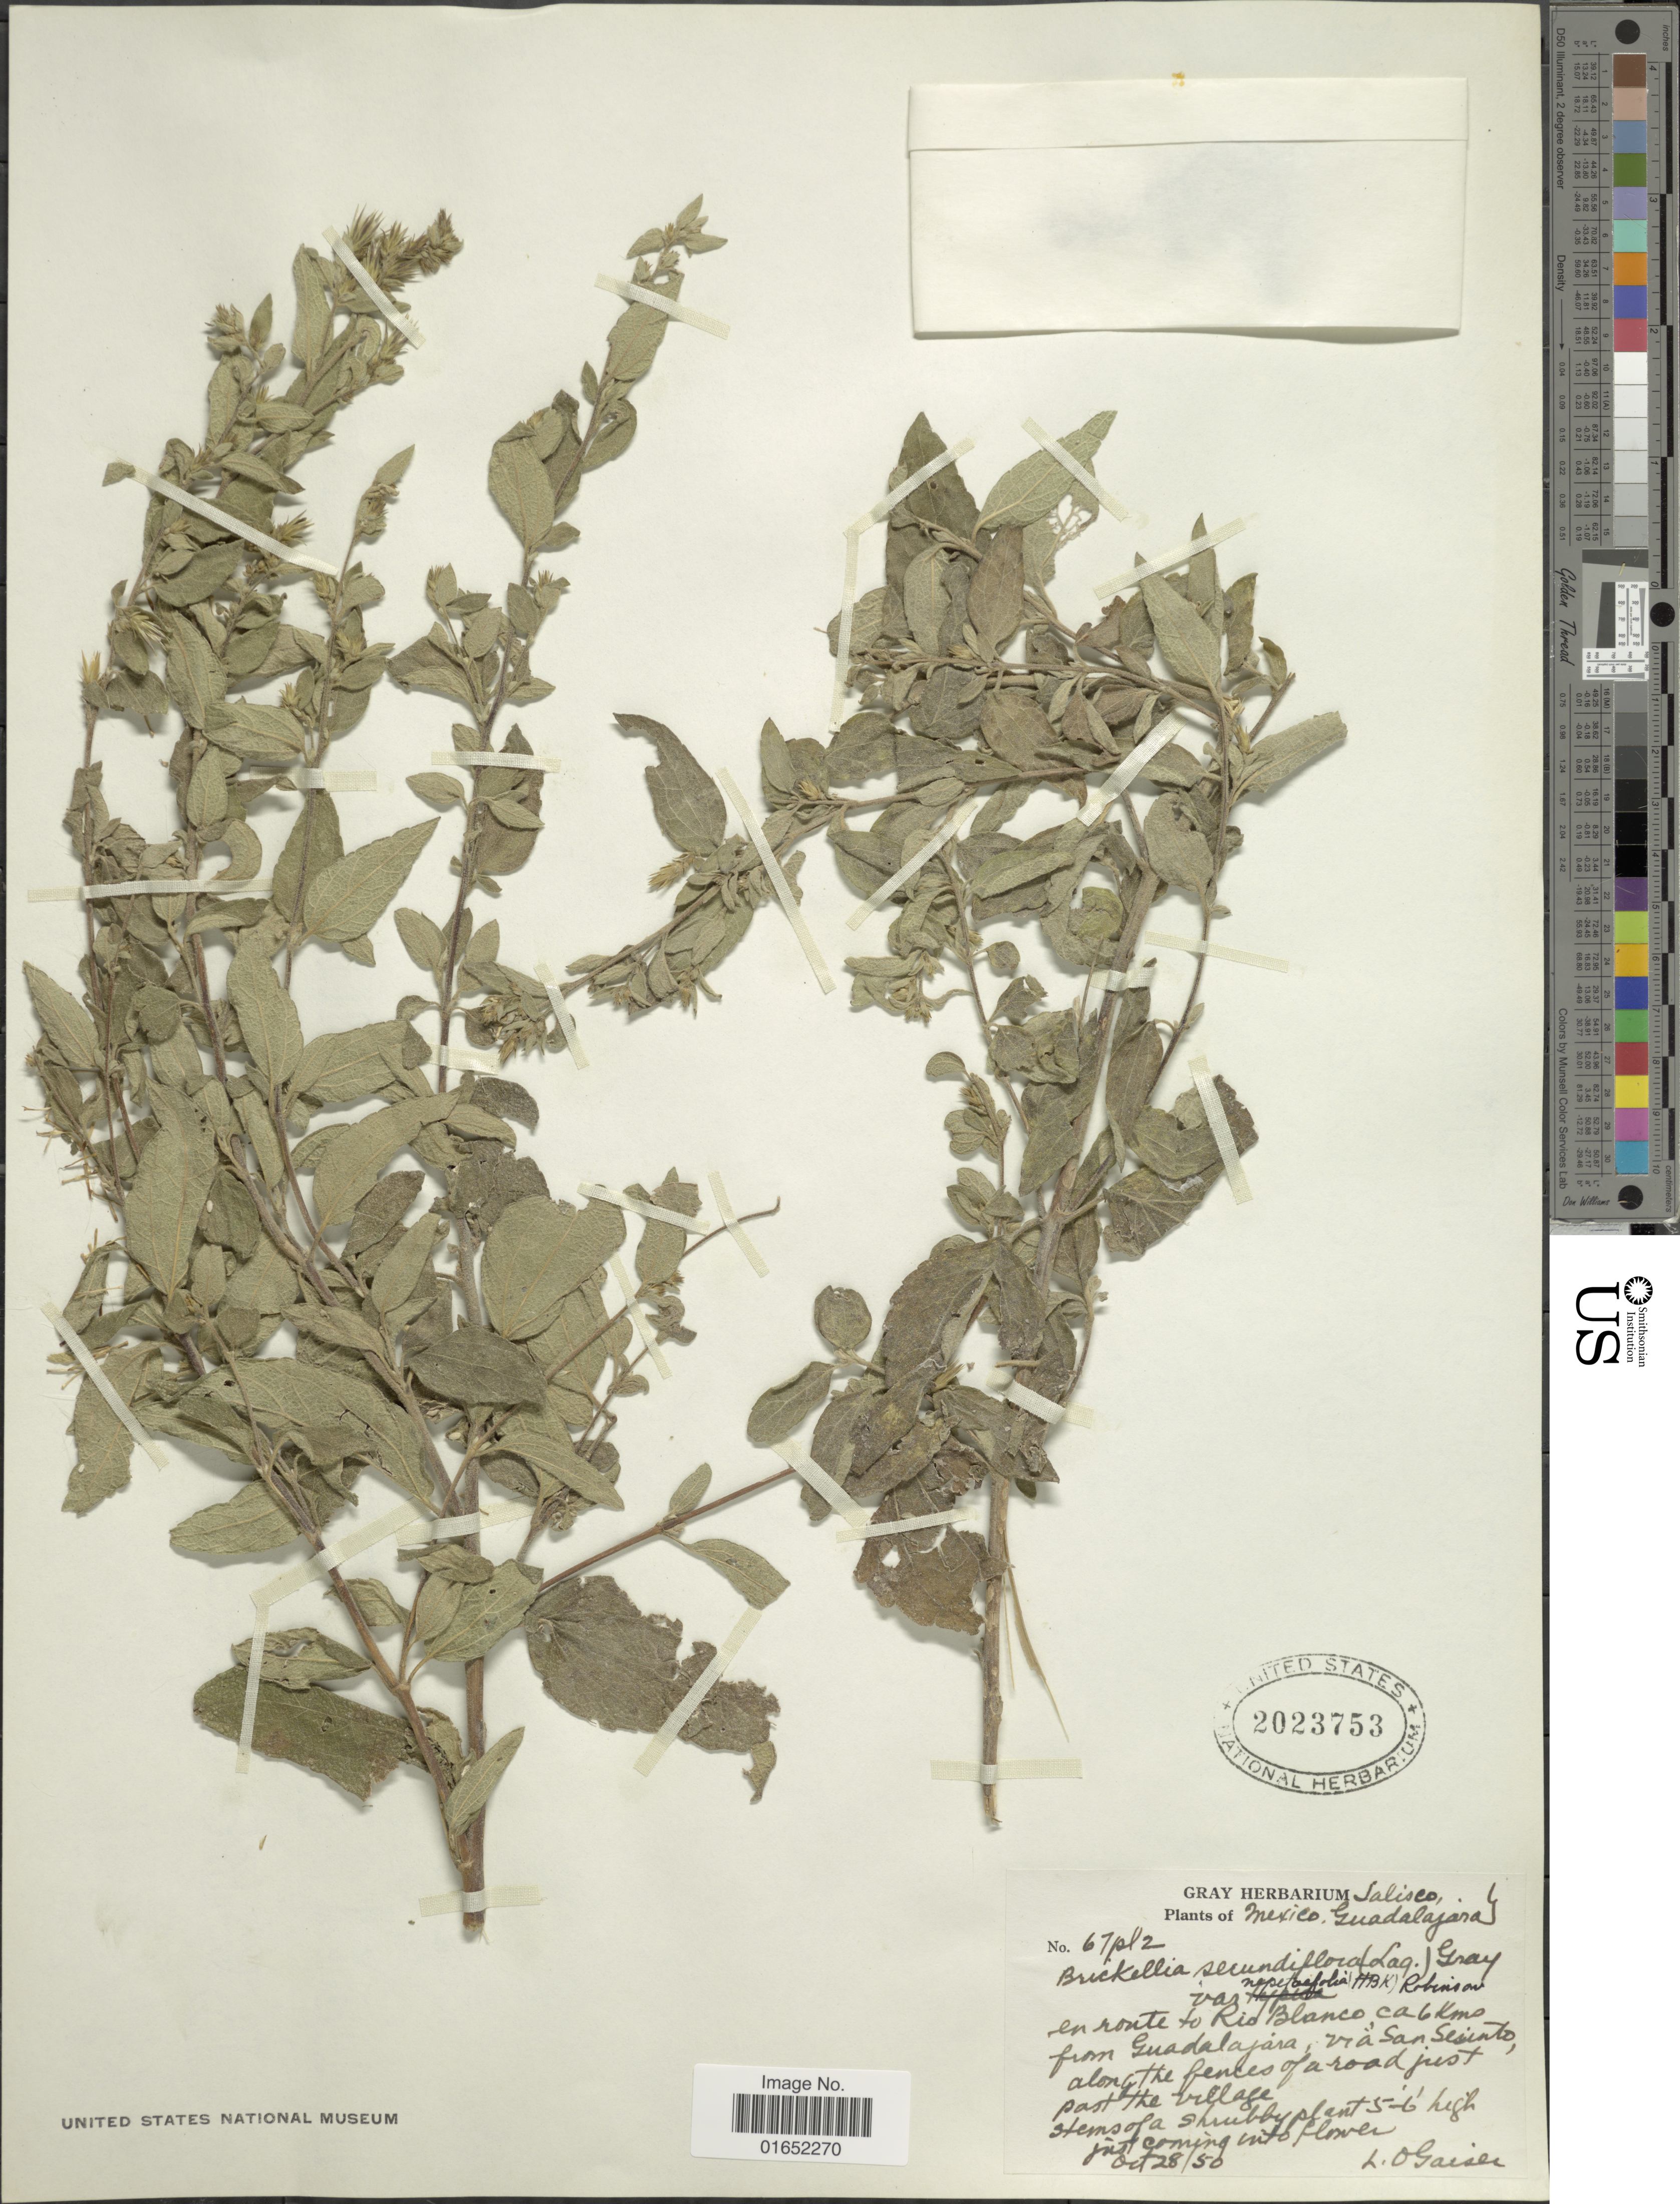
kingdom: Plantae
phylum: Tracheophyta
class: Magnoliopsida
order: Asterales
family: Asteraceae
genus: Brickellia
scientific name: Brickellia secundiflora var. nepetifolia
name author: (Kunth) B.L. Rob.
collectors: L. Gaiser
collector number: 67pl2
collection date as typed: Transcribed d/m/y: 28/10/50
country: Mexico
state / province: Jalisco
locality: En route to Rio Blanci ca 6 kms from Guadalajara, via San Sesinto , along the febces of a road just past the village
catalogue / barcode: US 2023753